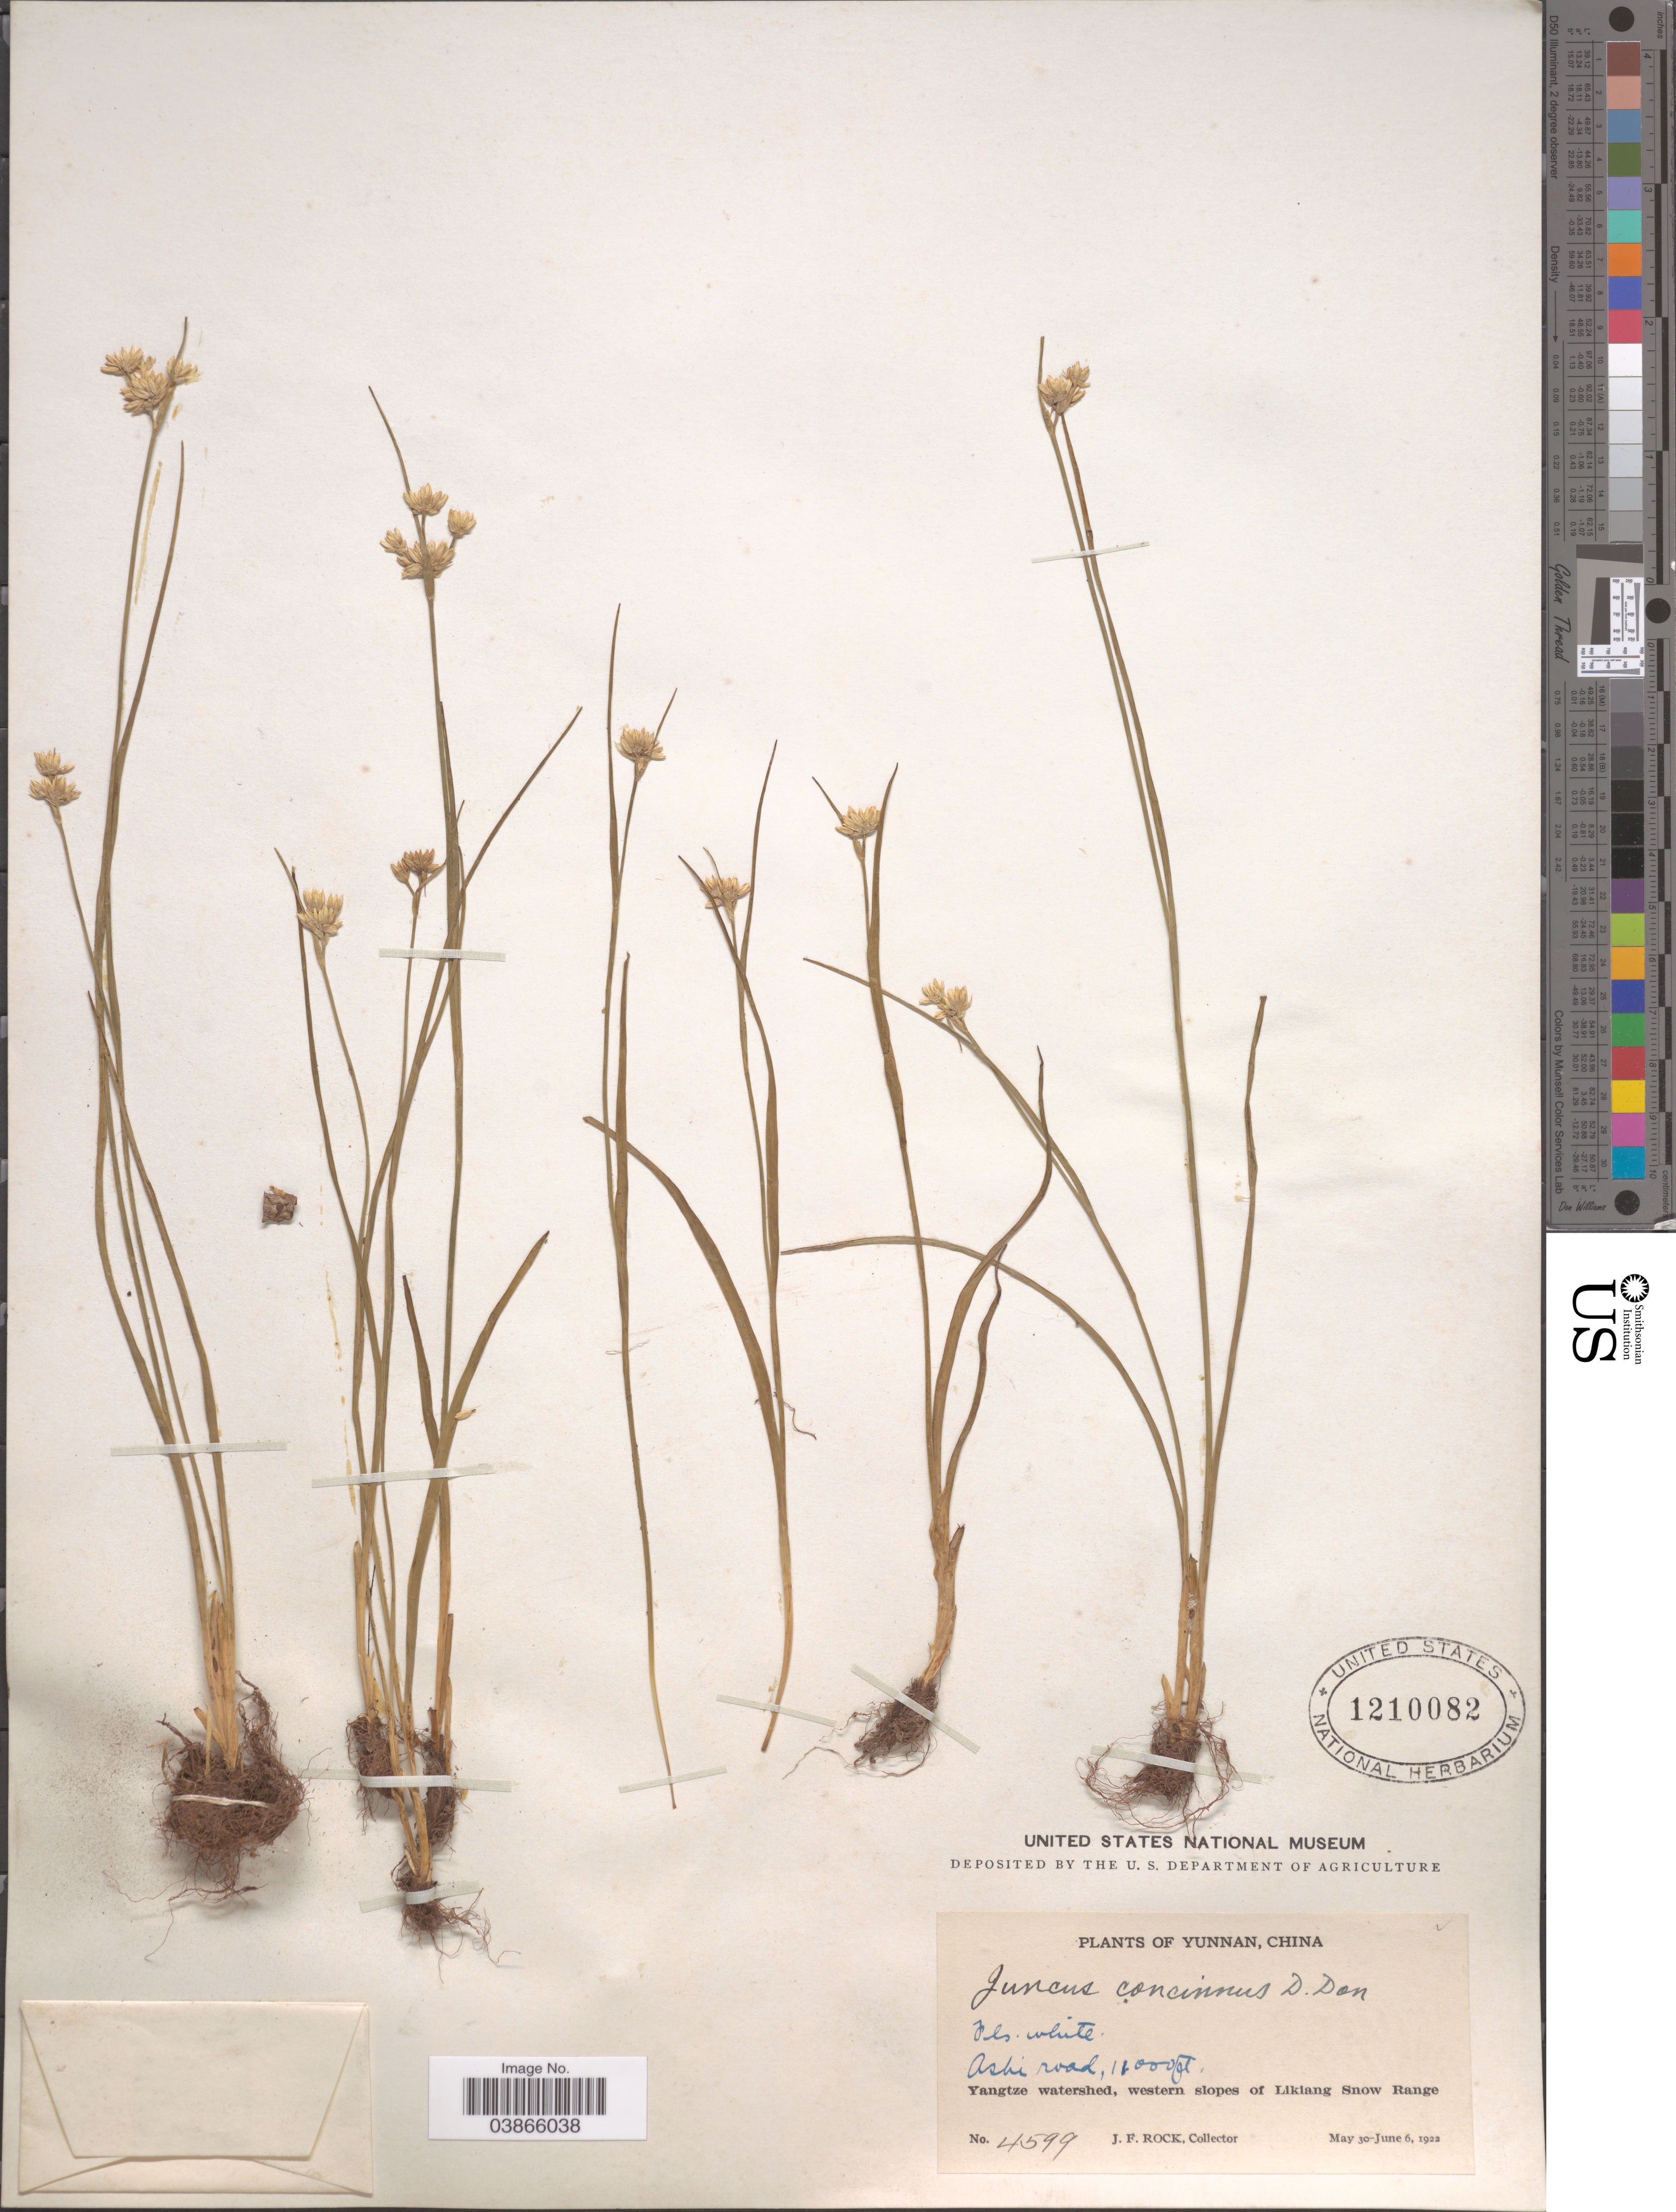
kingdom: Plantae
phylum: Tracheophyta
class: Liliopsida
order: Poales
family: Juncaceae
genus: Juncus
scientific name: Juncus concinnus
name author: D. Don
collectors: J. Rock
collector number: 4599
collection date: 1922-05-30/1922-06-06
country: China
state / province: Yunnan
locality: Ashi road. Yangtze watershed, western slopes of Likiang Snow Range.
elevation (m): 3353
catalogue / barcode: US 1210082